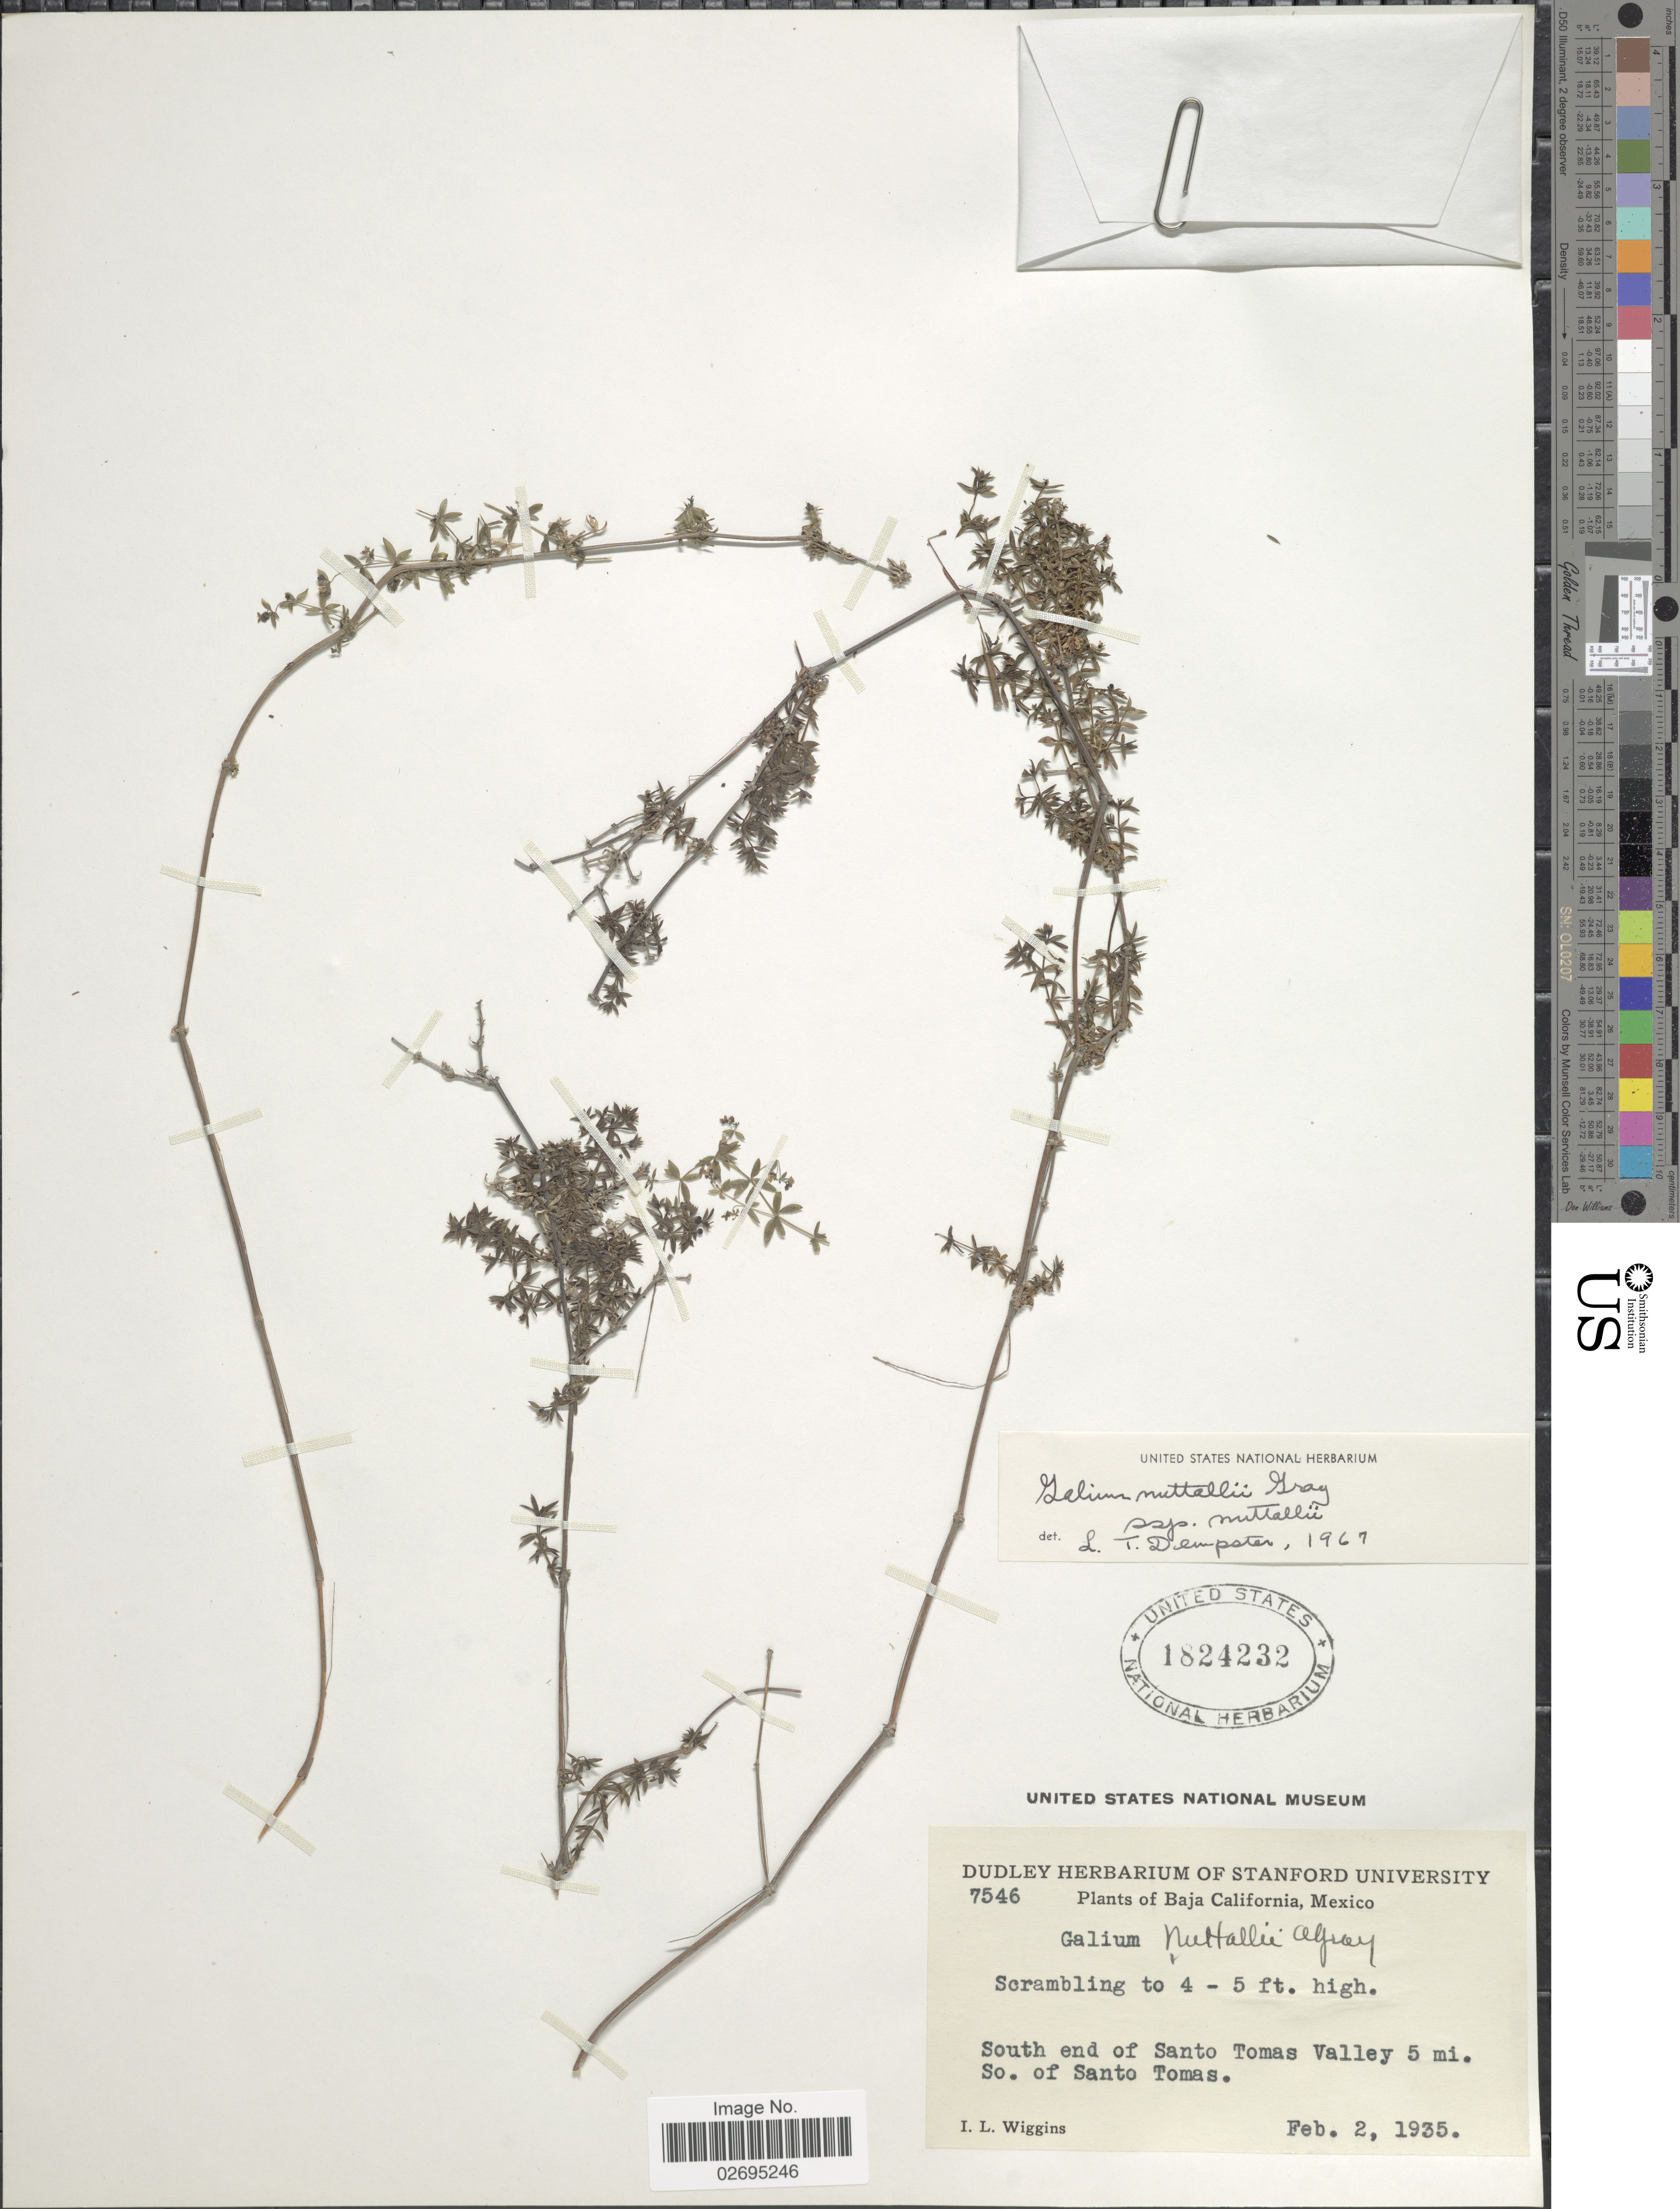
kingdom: Plantae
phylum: Tracheophyta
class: Magnoliopsida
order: Gentianales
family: Rubiaceae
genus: Galium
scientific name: Galium nuttallii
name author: A. Gray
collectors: I. L. Wiggins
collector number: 7546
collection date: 1935-02-02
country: Mexico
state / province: Baja California Norte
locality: South end of Santo Tomas Valley 5 mi. So. of Santo Tomas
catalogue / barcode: US 1824232